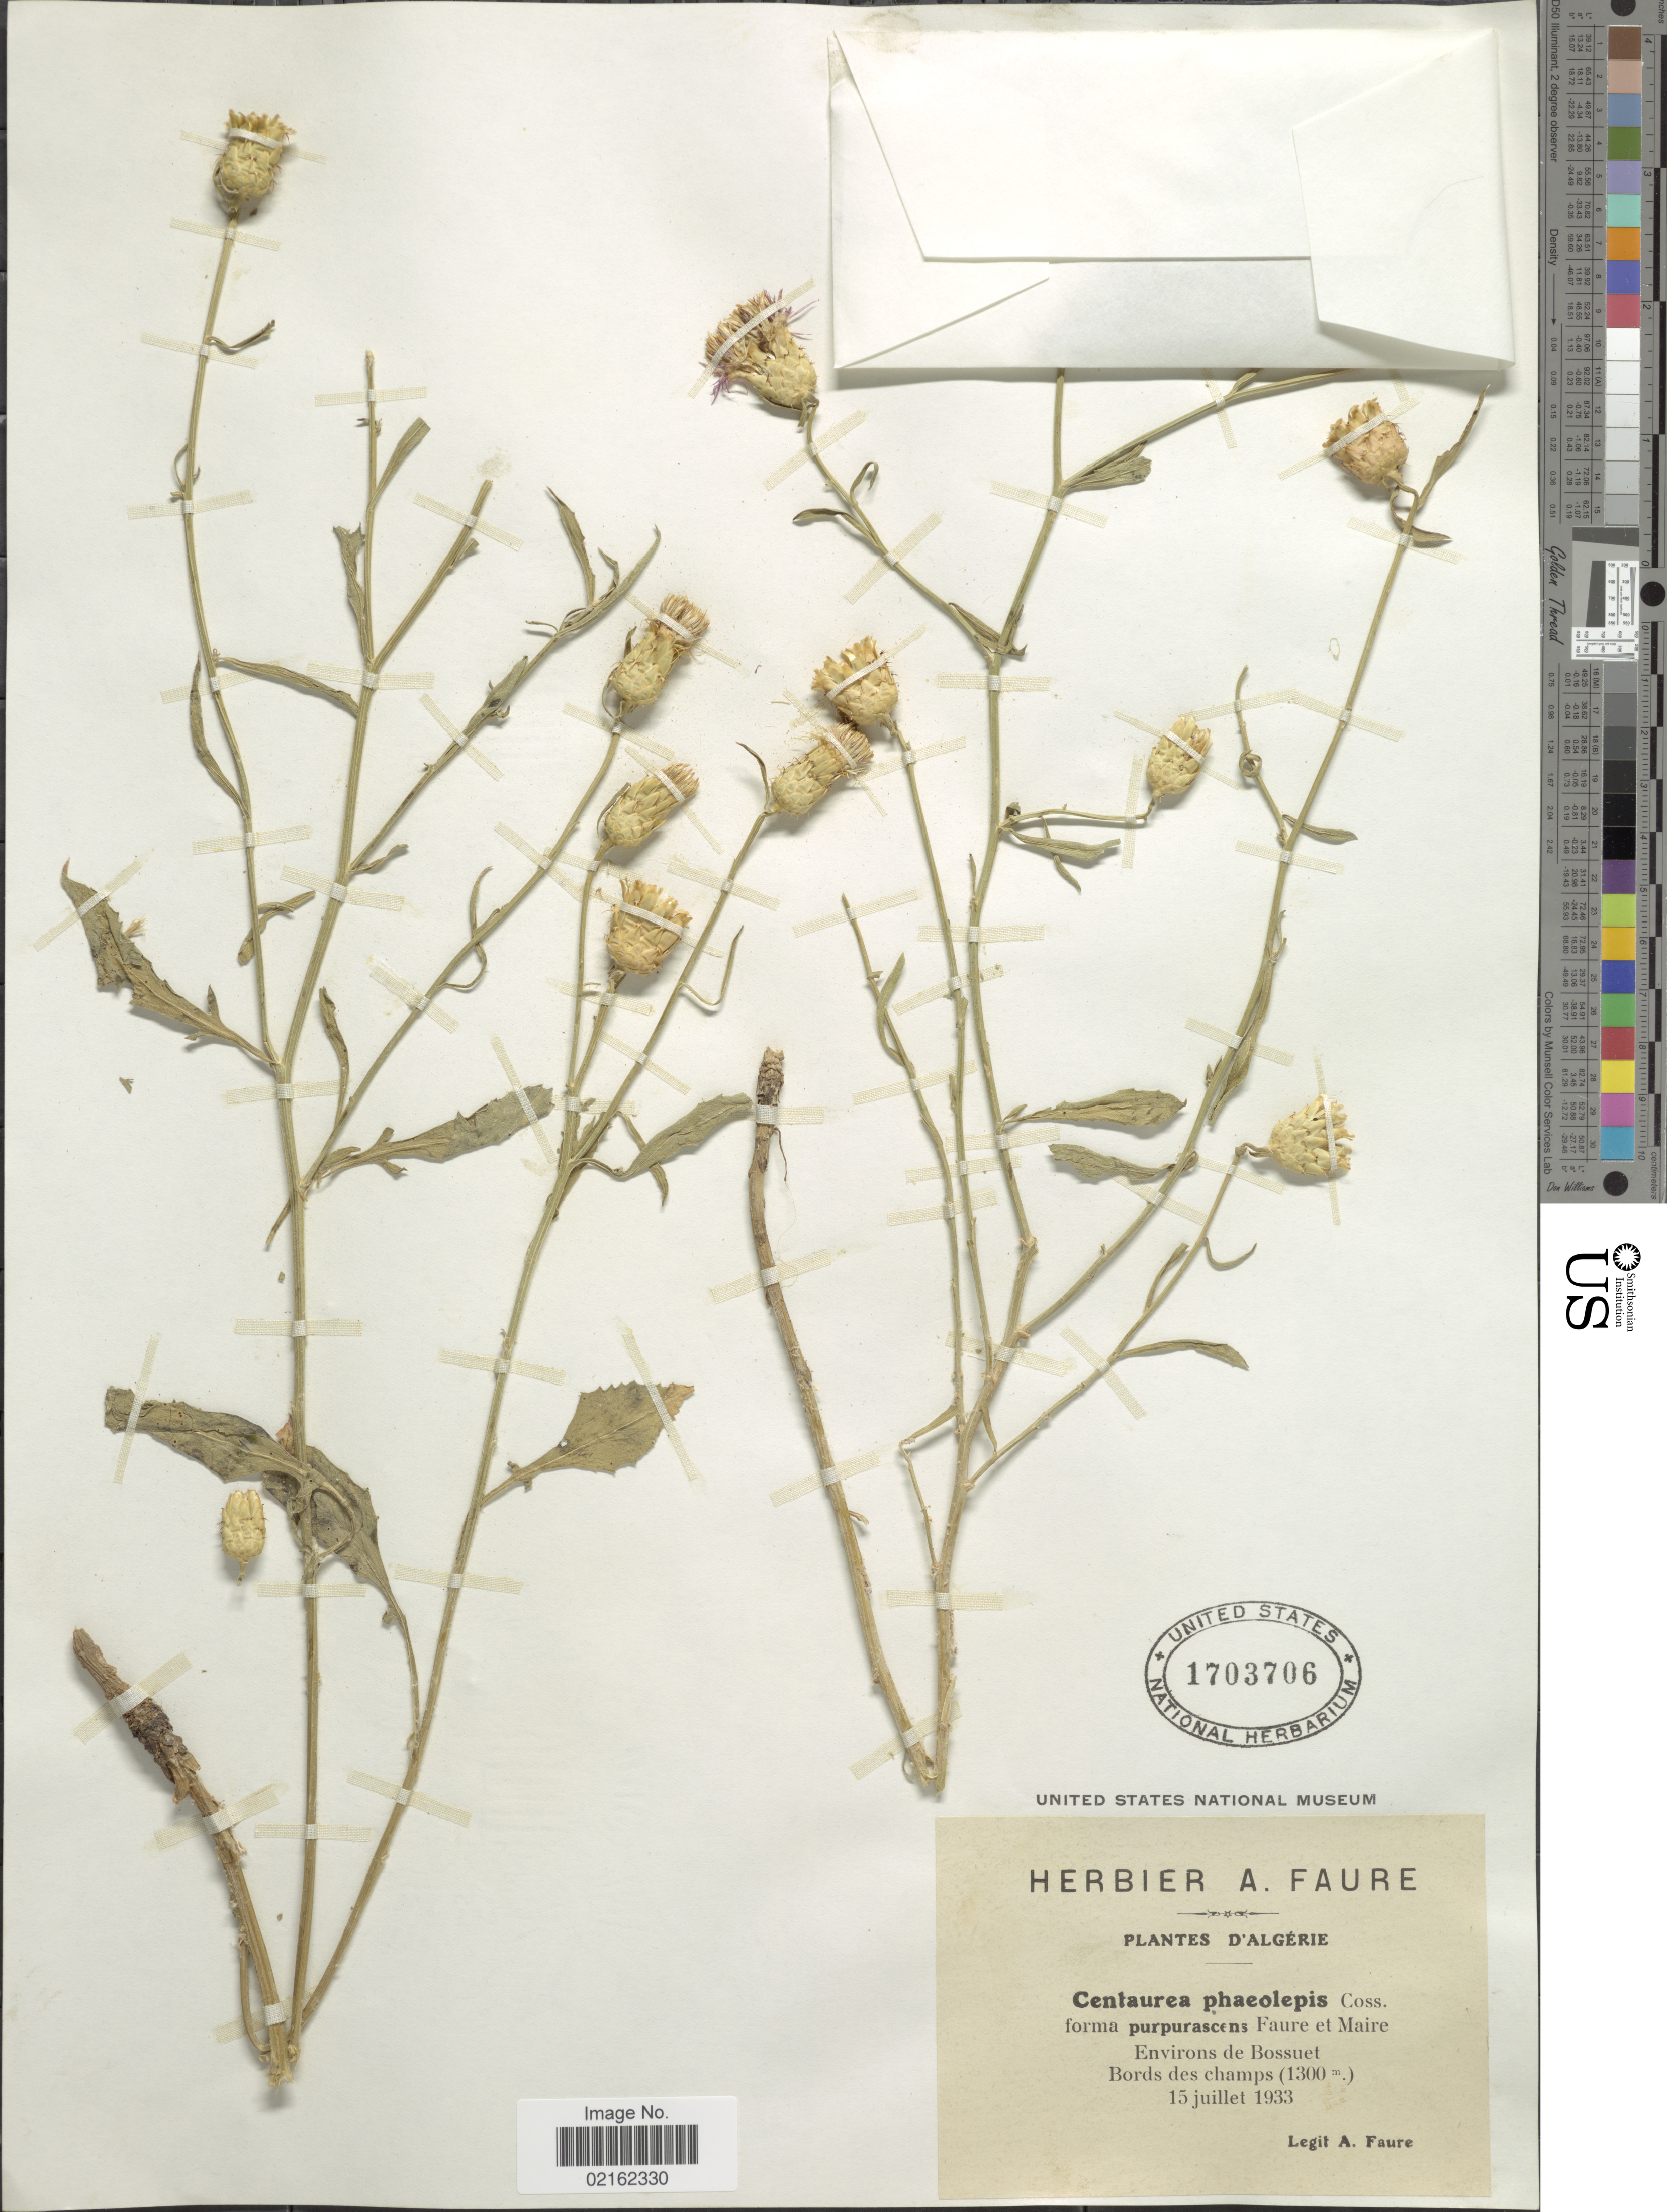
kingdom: Plantae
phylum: Tracheophyta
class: Magnoliopsida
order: Asterales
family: Asteraceae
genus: Centaurea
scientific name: Centaurea phaeolepis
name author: Coss.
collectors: A. Faure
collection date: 1933-07-15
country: Algeria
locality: Environs de Bossuet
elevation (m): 1300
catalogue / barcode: US 1703706